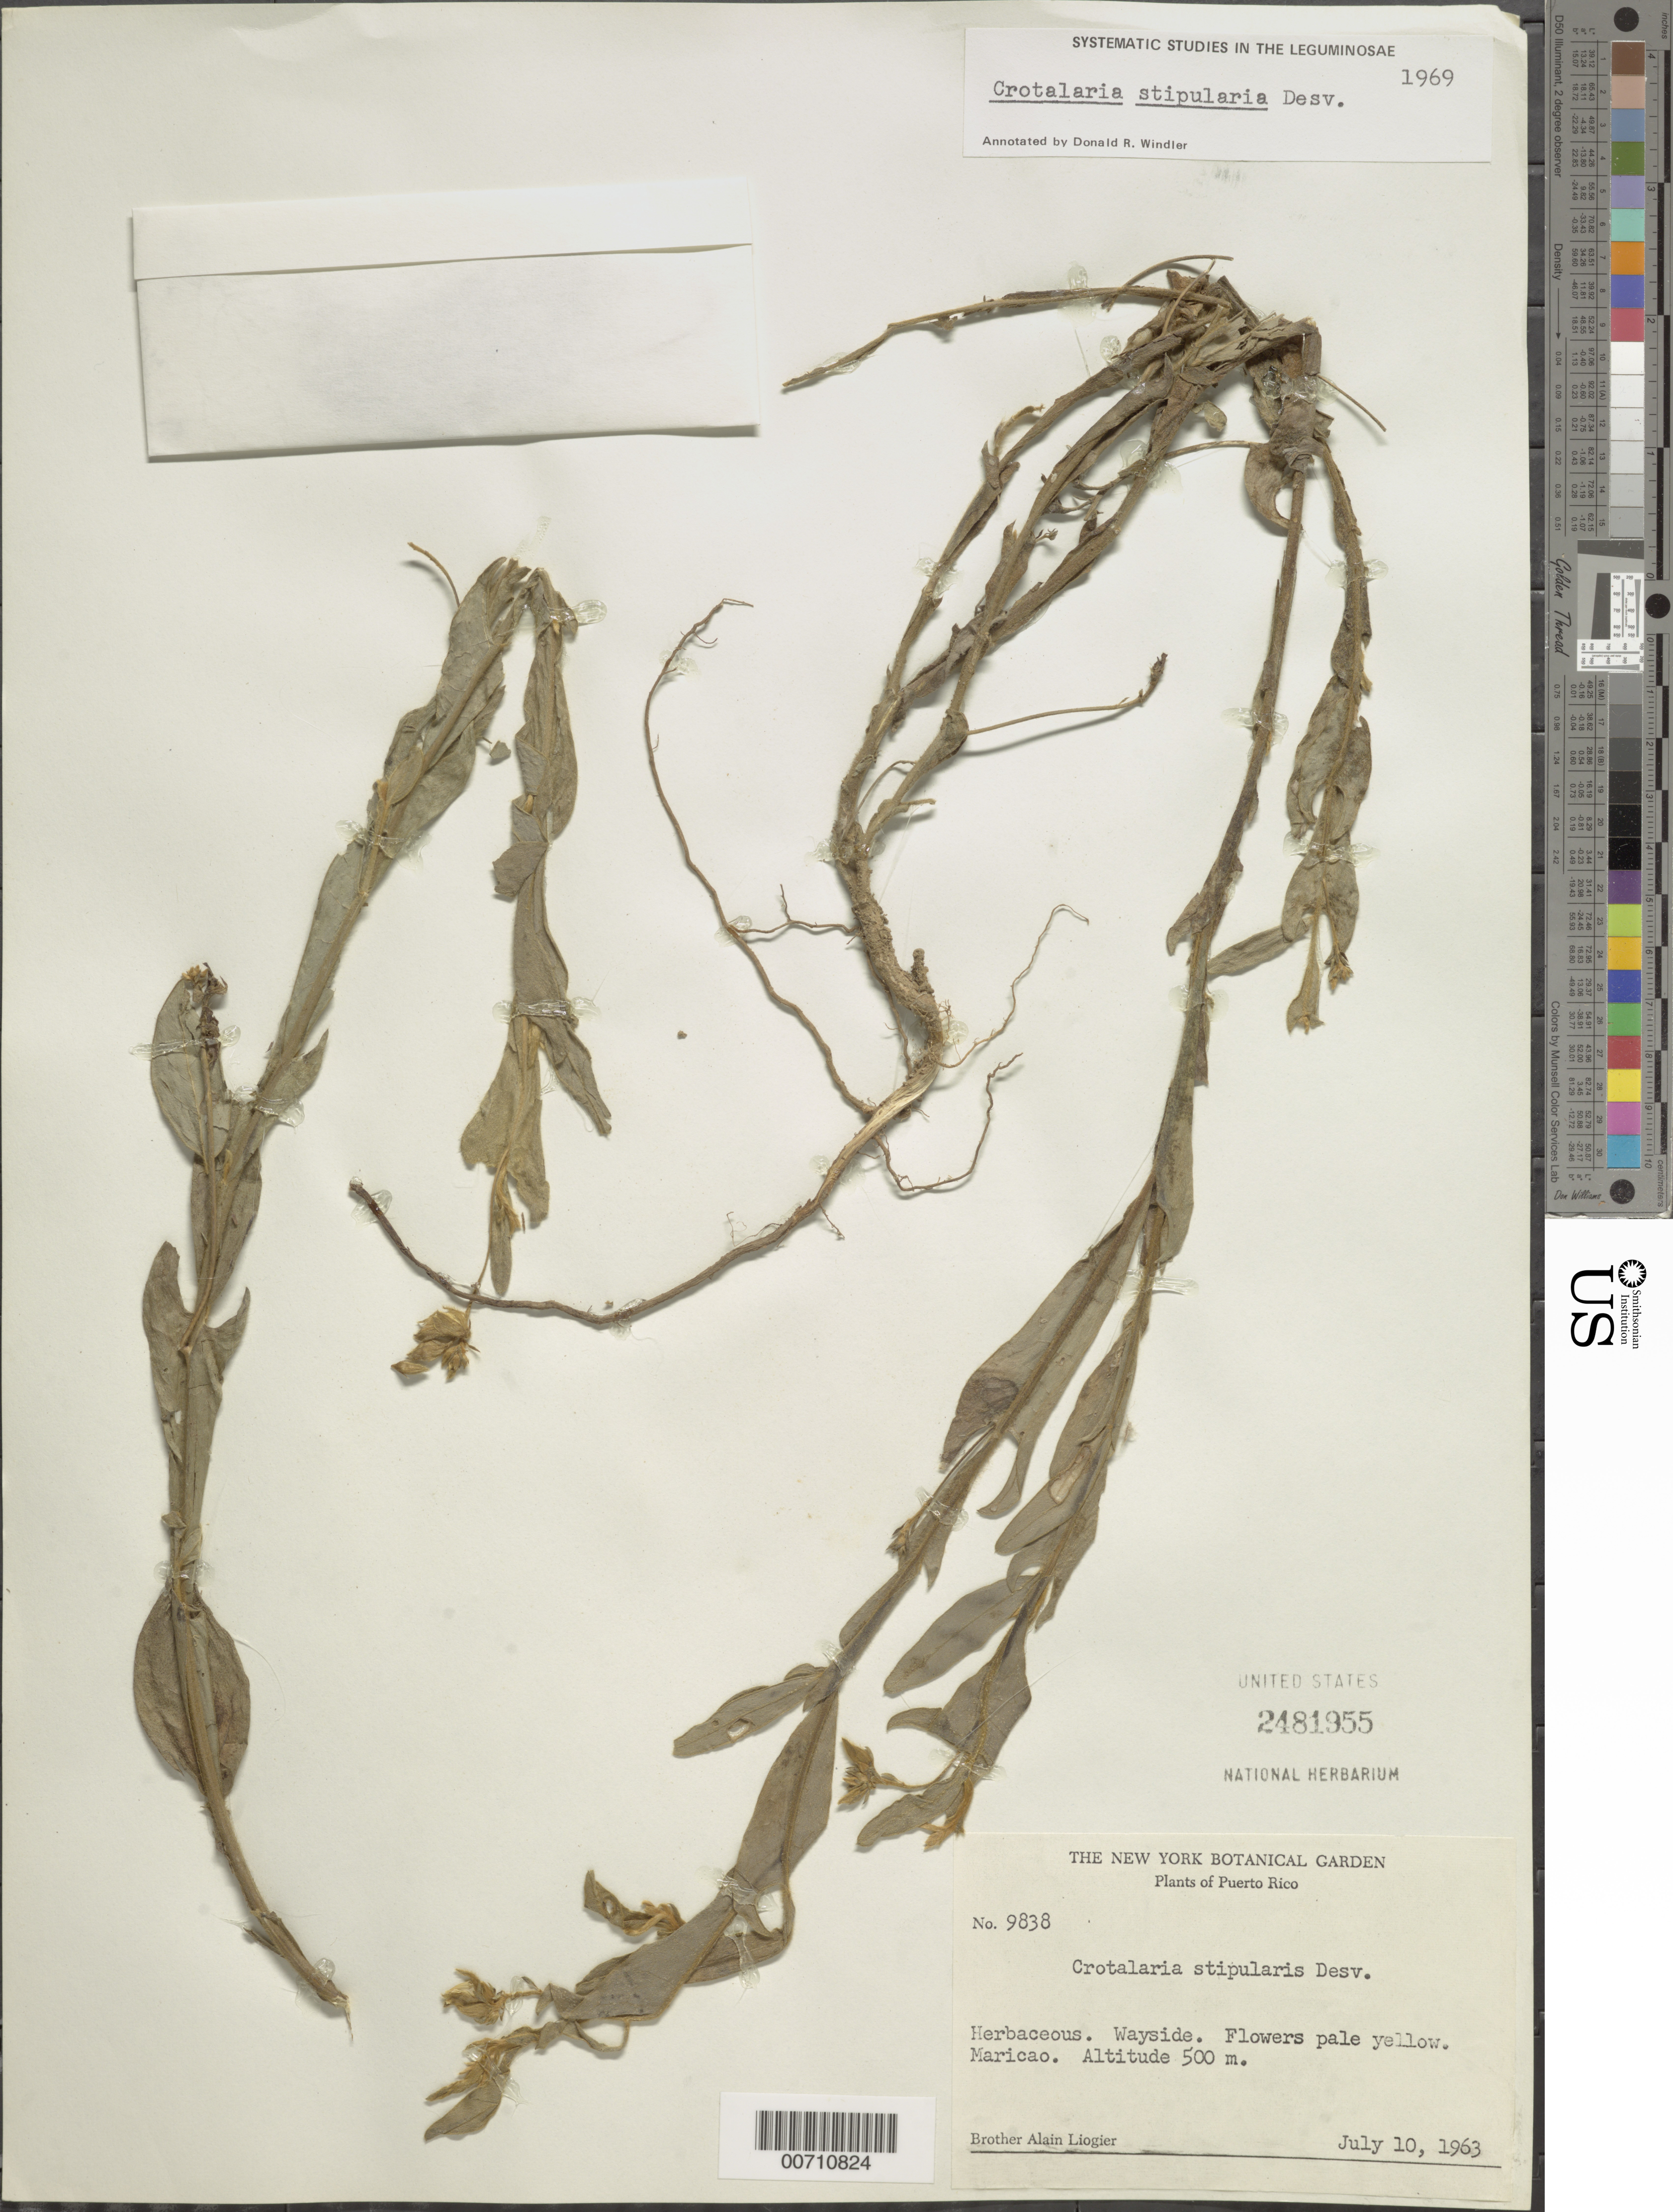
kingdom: Plantae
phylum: Tracheophyta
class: Magnoliopsida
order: Fabales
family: Fabaceae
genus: Crotalaria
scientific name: Crotalaria stipularia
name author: Desv.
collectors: A. H. Liogier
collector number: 9838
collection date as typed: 10 Jul 1963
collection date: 1963-07-10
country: Puerto Rico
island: Greater Antilles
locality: Maricao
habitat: Wayside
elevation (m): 500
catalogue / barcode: US 2481955